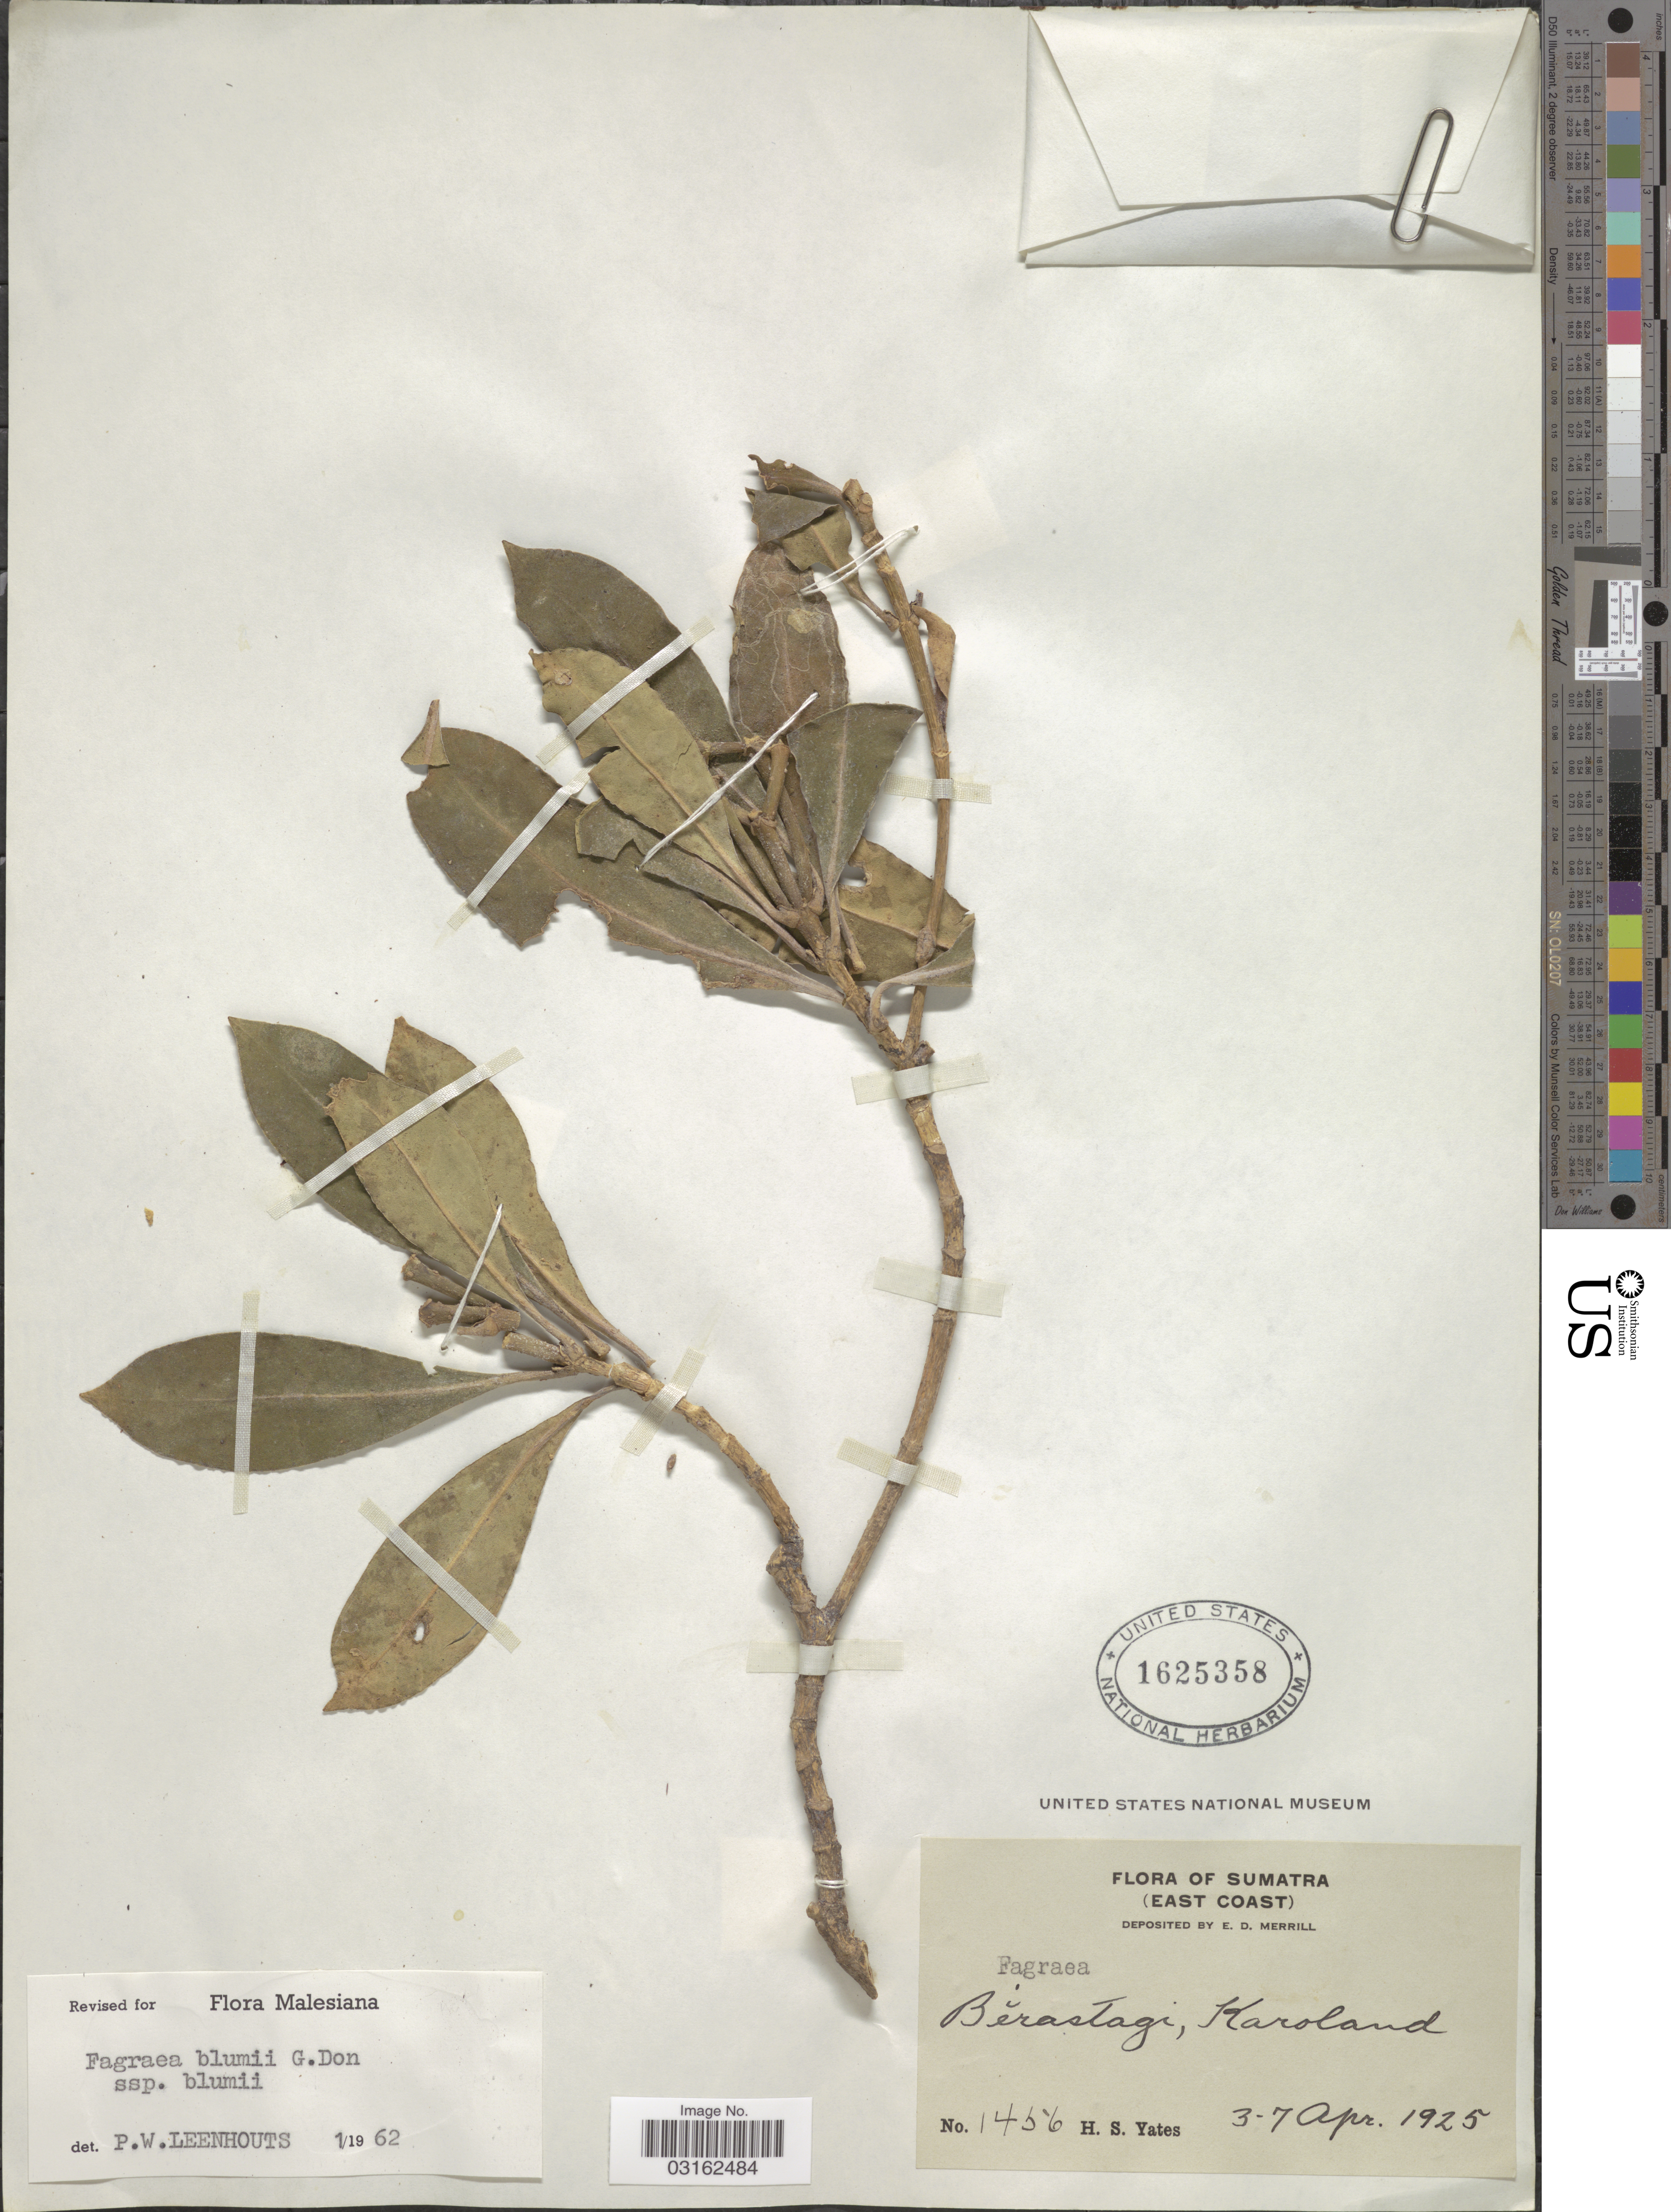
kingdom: Plantae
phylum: Tracheophyta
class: Magnoliopsida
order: Gentianales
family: Gentianaceae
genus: Fagraea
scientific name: Fagraea blumei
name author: G. Don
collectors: H. S. Yates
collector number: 1456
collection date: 1925-04-03/1925-04-07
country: Indonesia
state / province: Sumatra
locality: East Coast. Bĕrastagi, Karoland.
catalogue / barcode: US 1625358